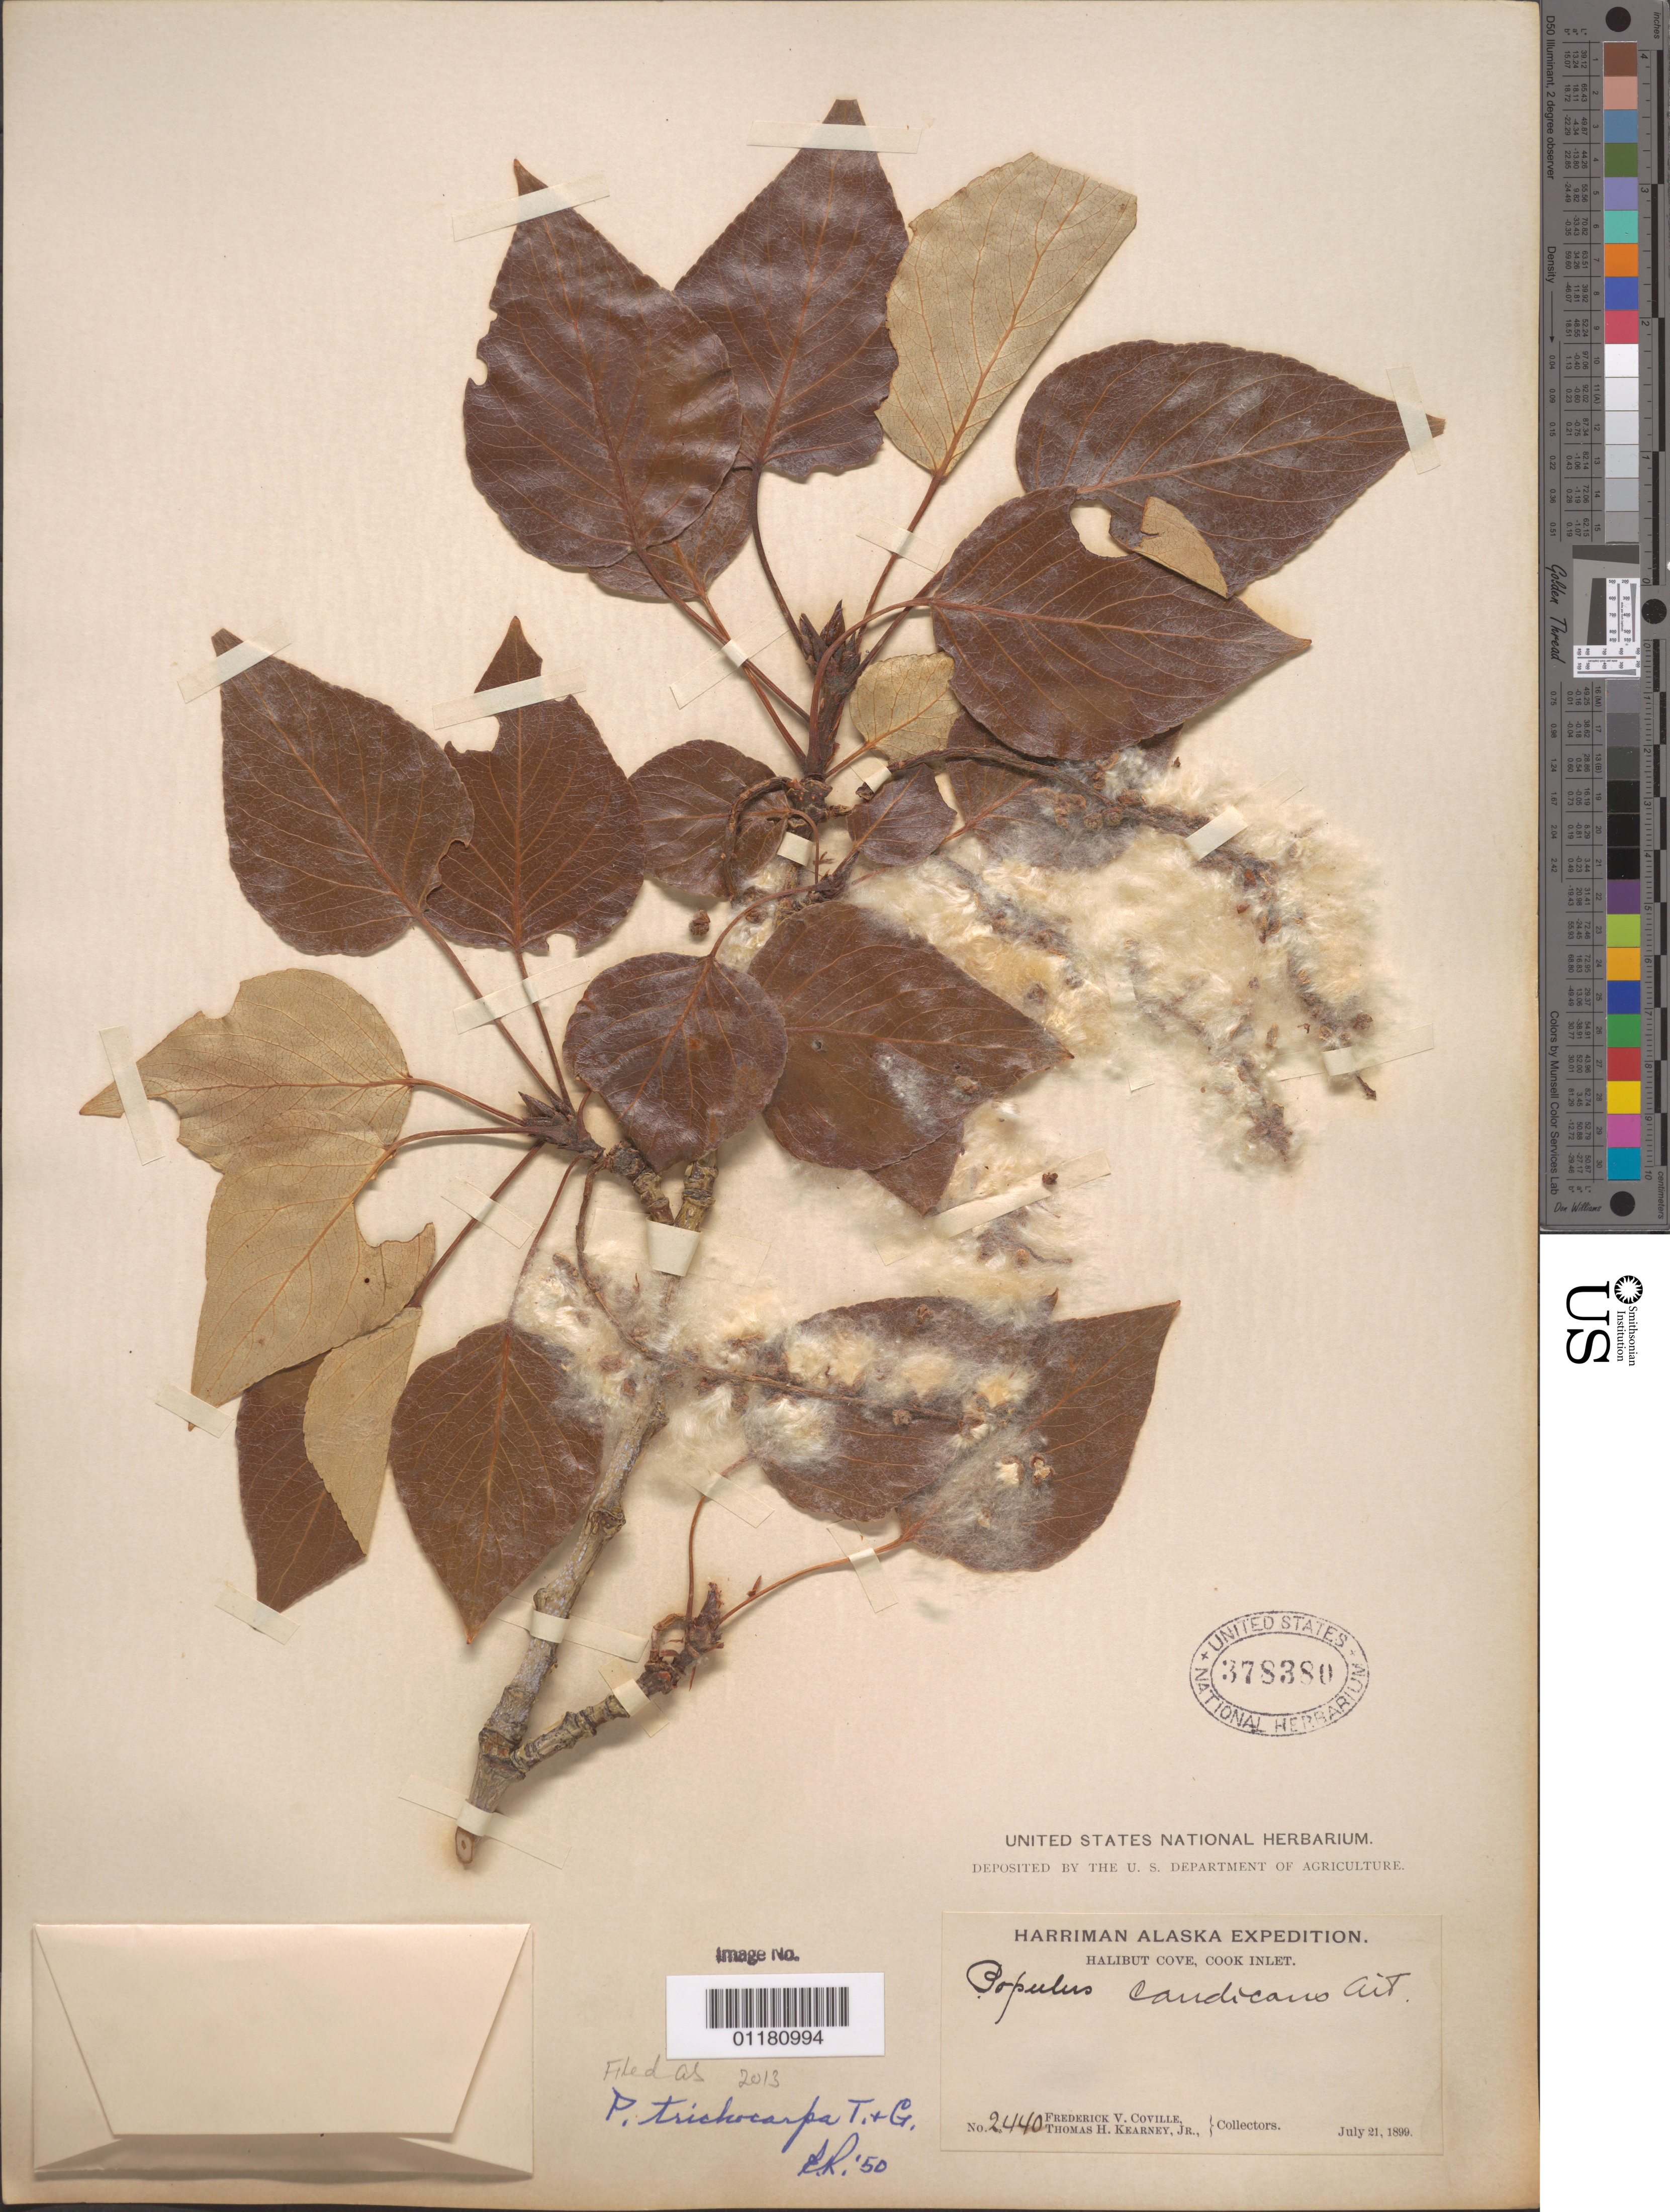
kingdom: Plantae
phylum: Tracheophyta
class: Magnoliopsida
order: Malpighiales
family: Salicaceae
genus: Populus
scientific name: Populus trichocarpa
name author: Torr. & A. Gray ex W. Hook.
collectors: F. V. Coville & T. H. Kearney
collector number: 2440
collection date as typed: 21 Jul 1899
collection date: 1899-07-21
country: United States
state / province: Alaska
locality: Halibut Cove, Cook Inlet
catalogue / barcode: US 378380